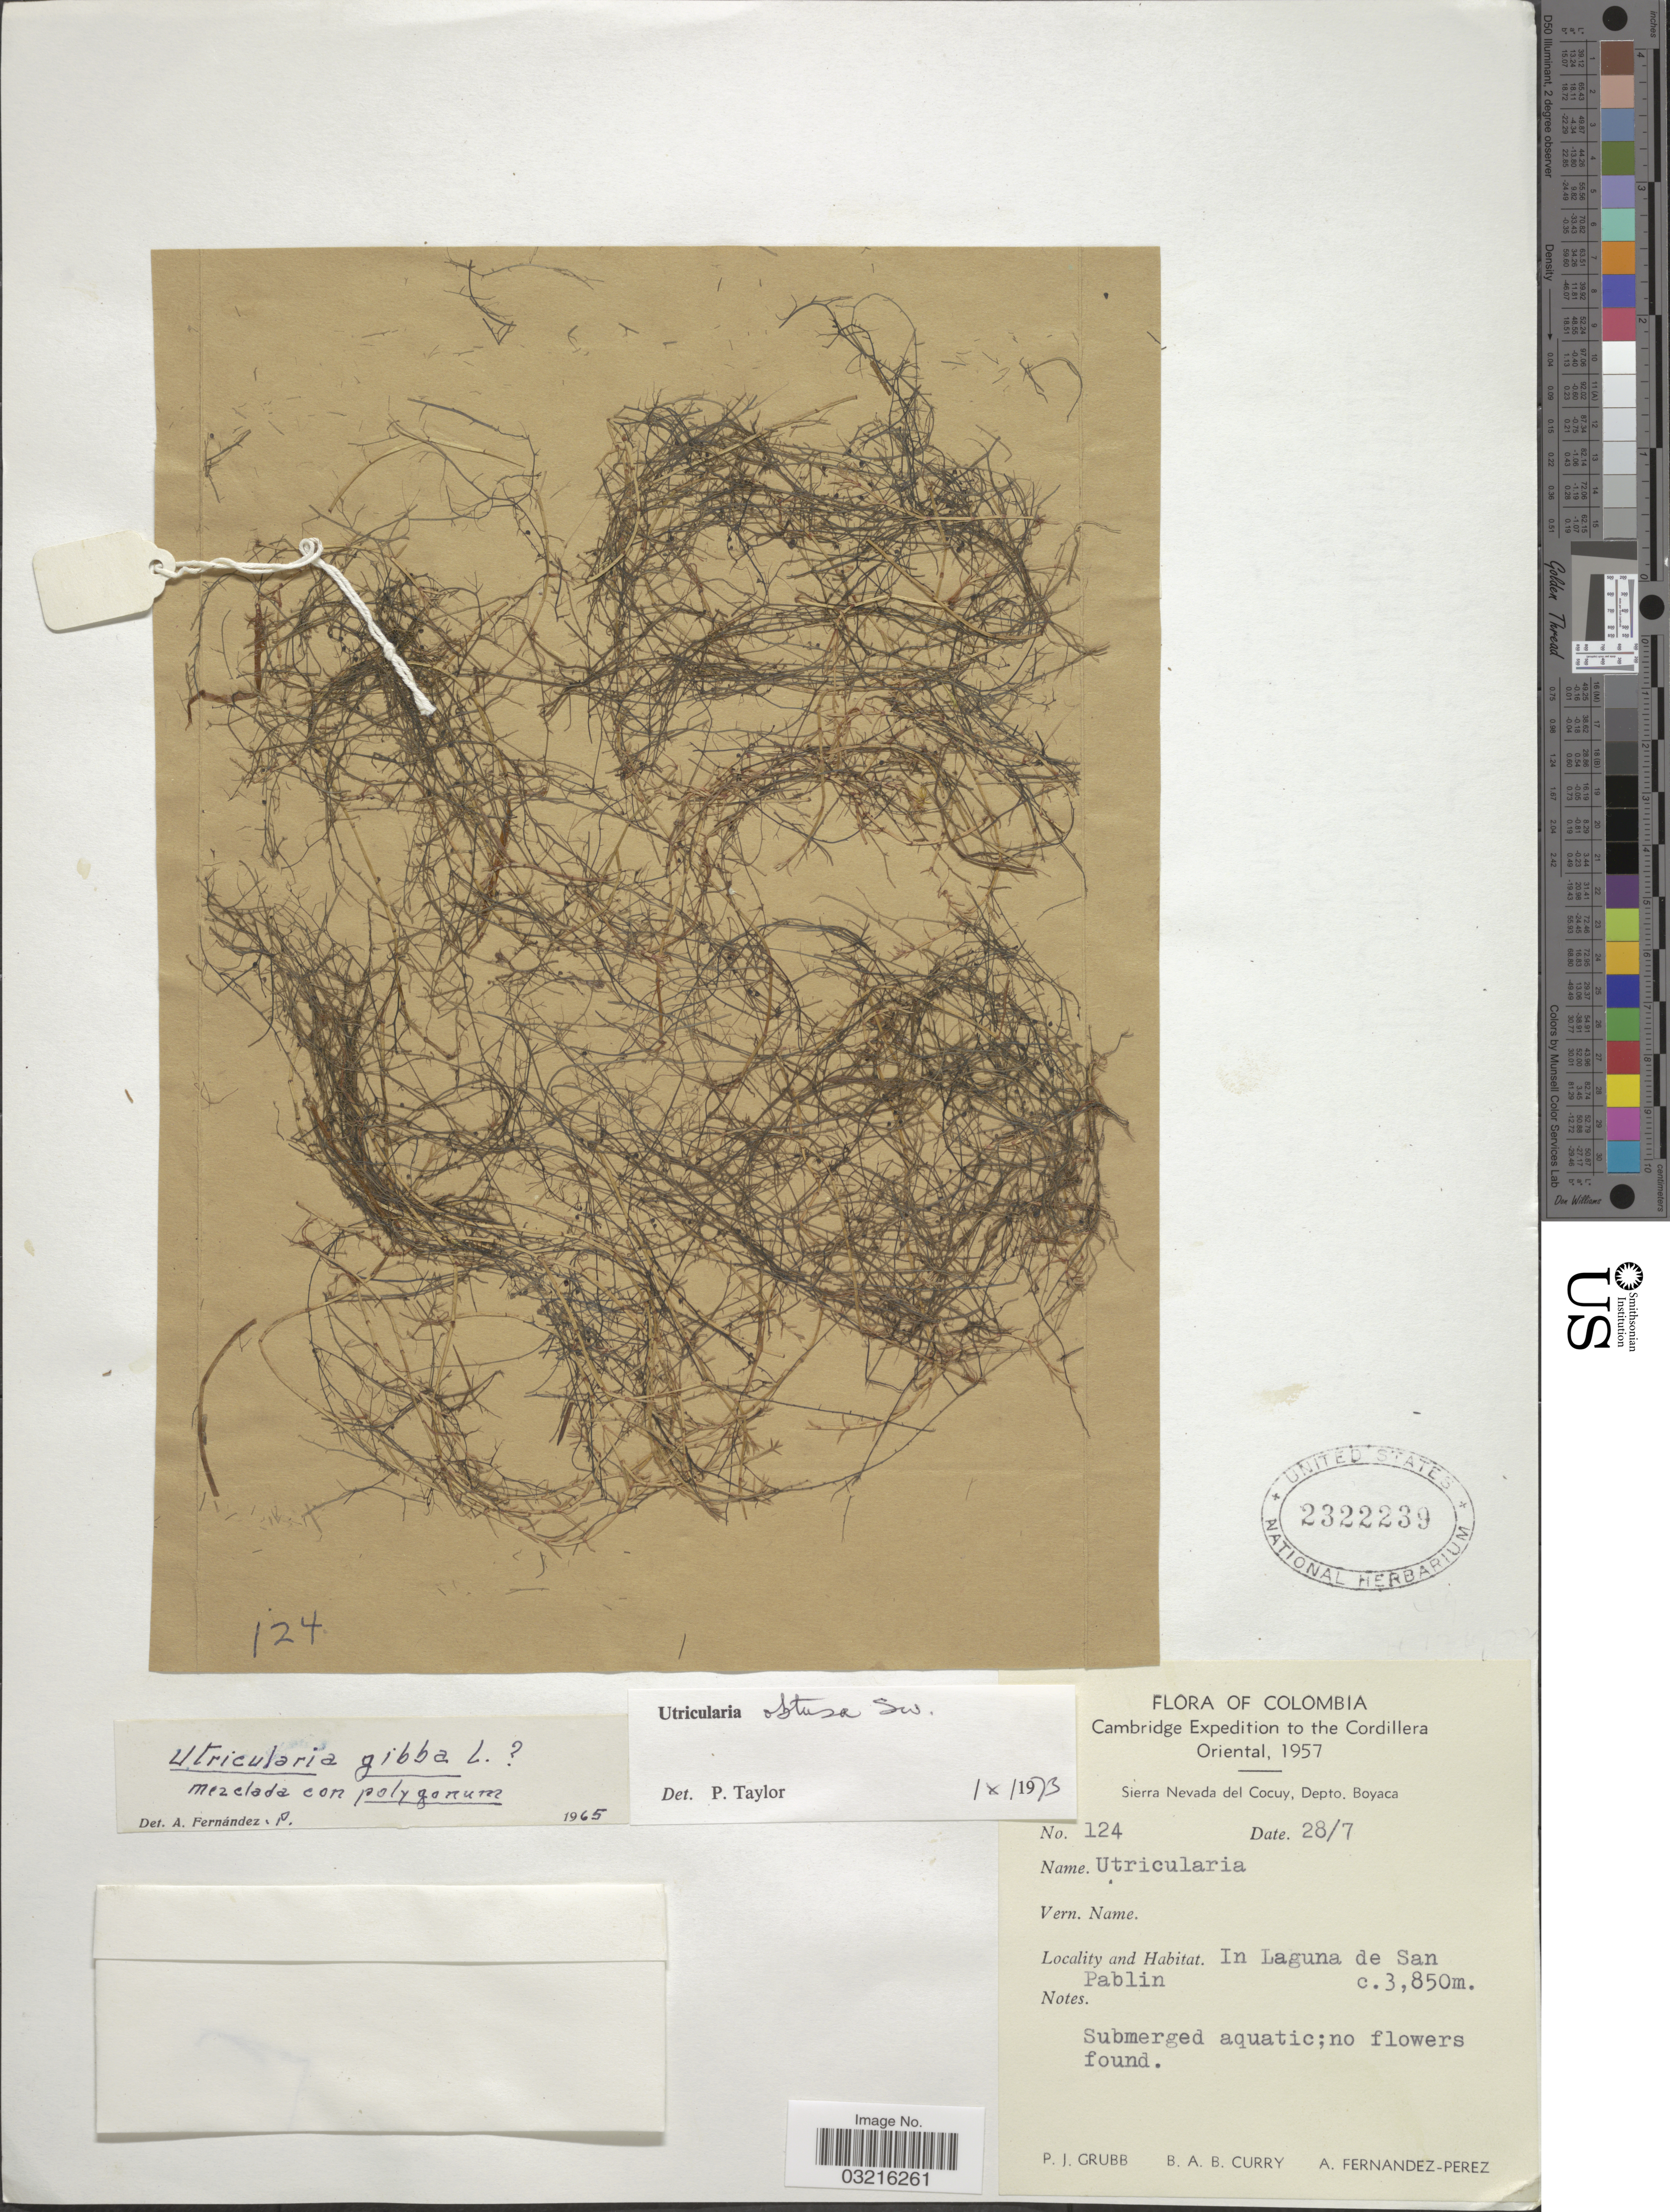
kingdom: Plantae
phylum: Tracheophyta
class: Magnoliopsida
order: Lamiales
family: Lentibulariaceae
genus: Utricularia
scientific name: Utricularia gibba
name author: L.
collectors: P. J. Grubb, B. A. B. Curry & A. Fernández-Pérez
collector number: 124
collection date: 1957-07-28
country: Colombia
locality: Cordillera Oriental. In Laguna de San Pablin.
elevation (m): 3850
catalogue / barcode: US 2322239